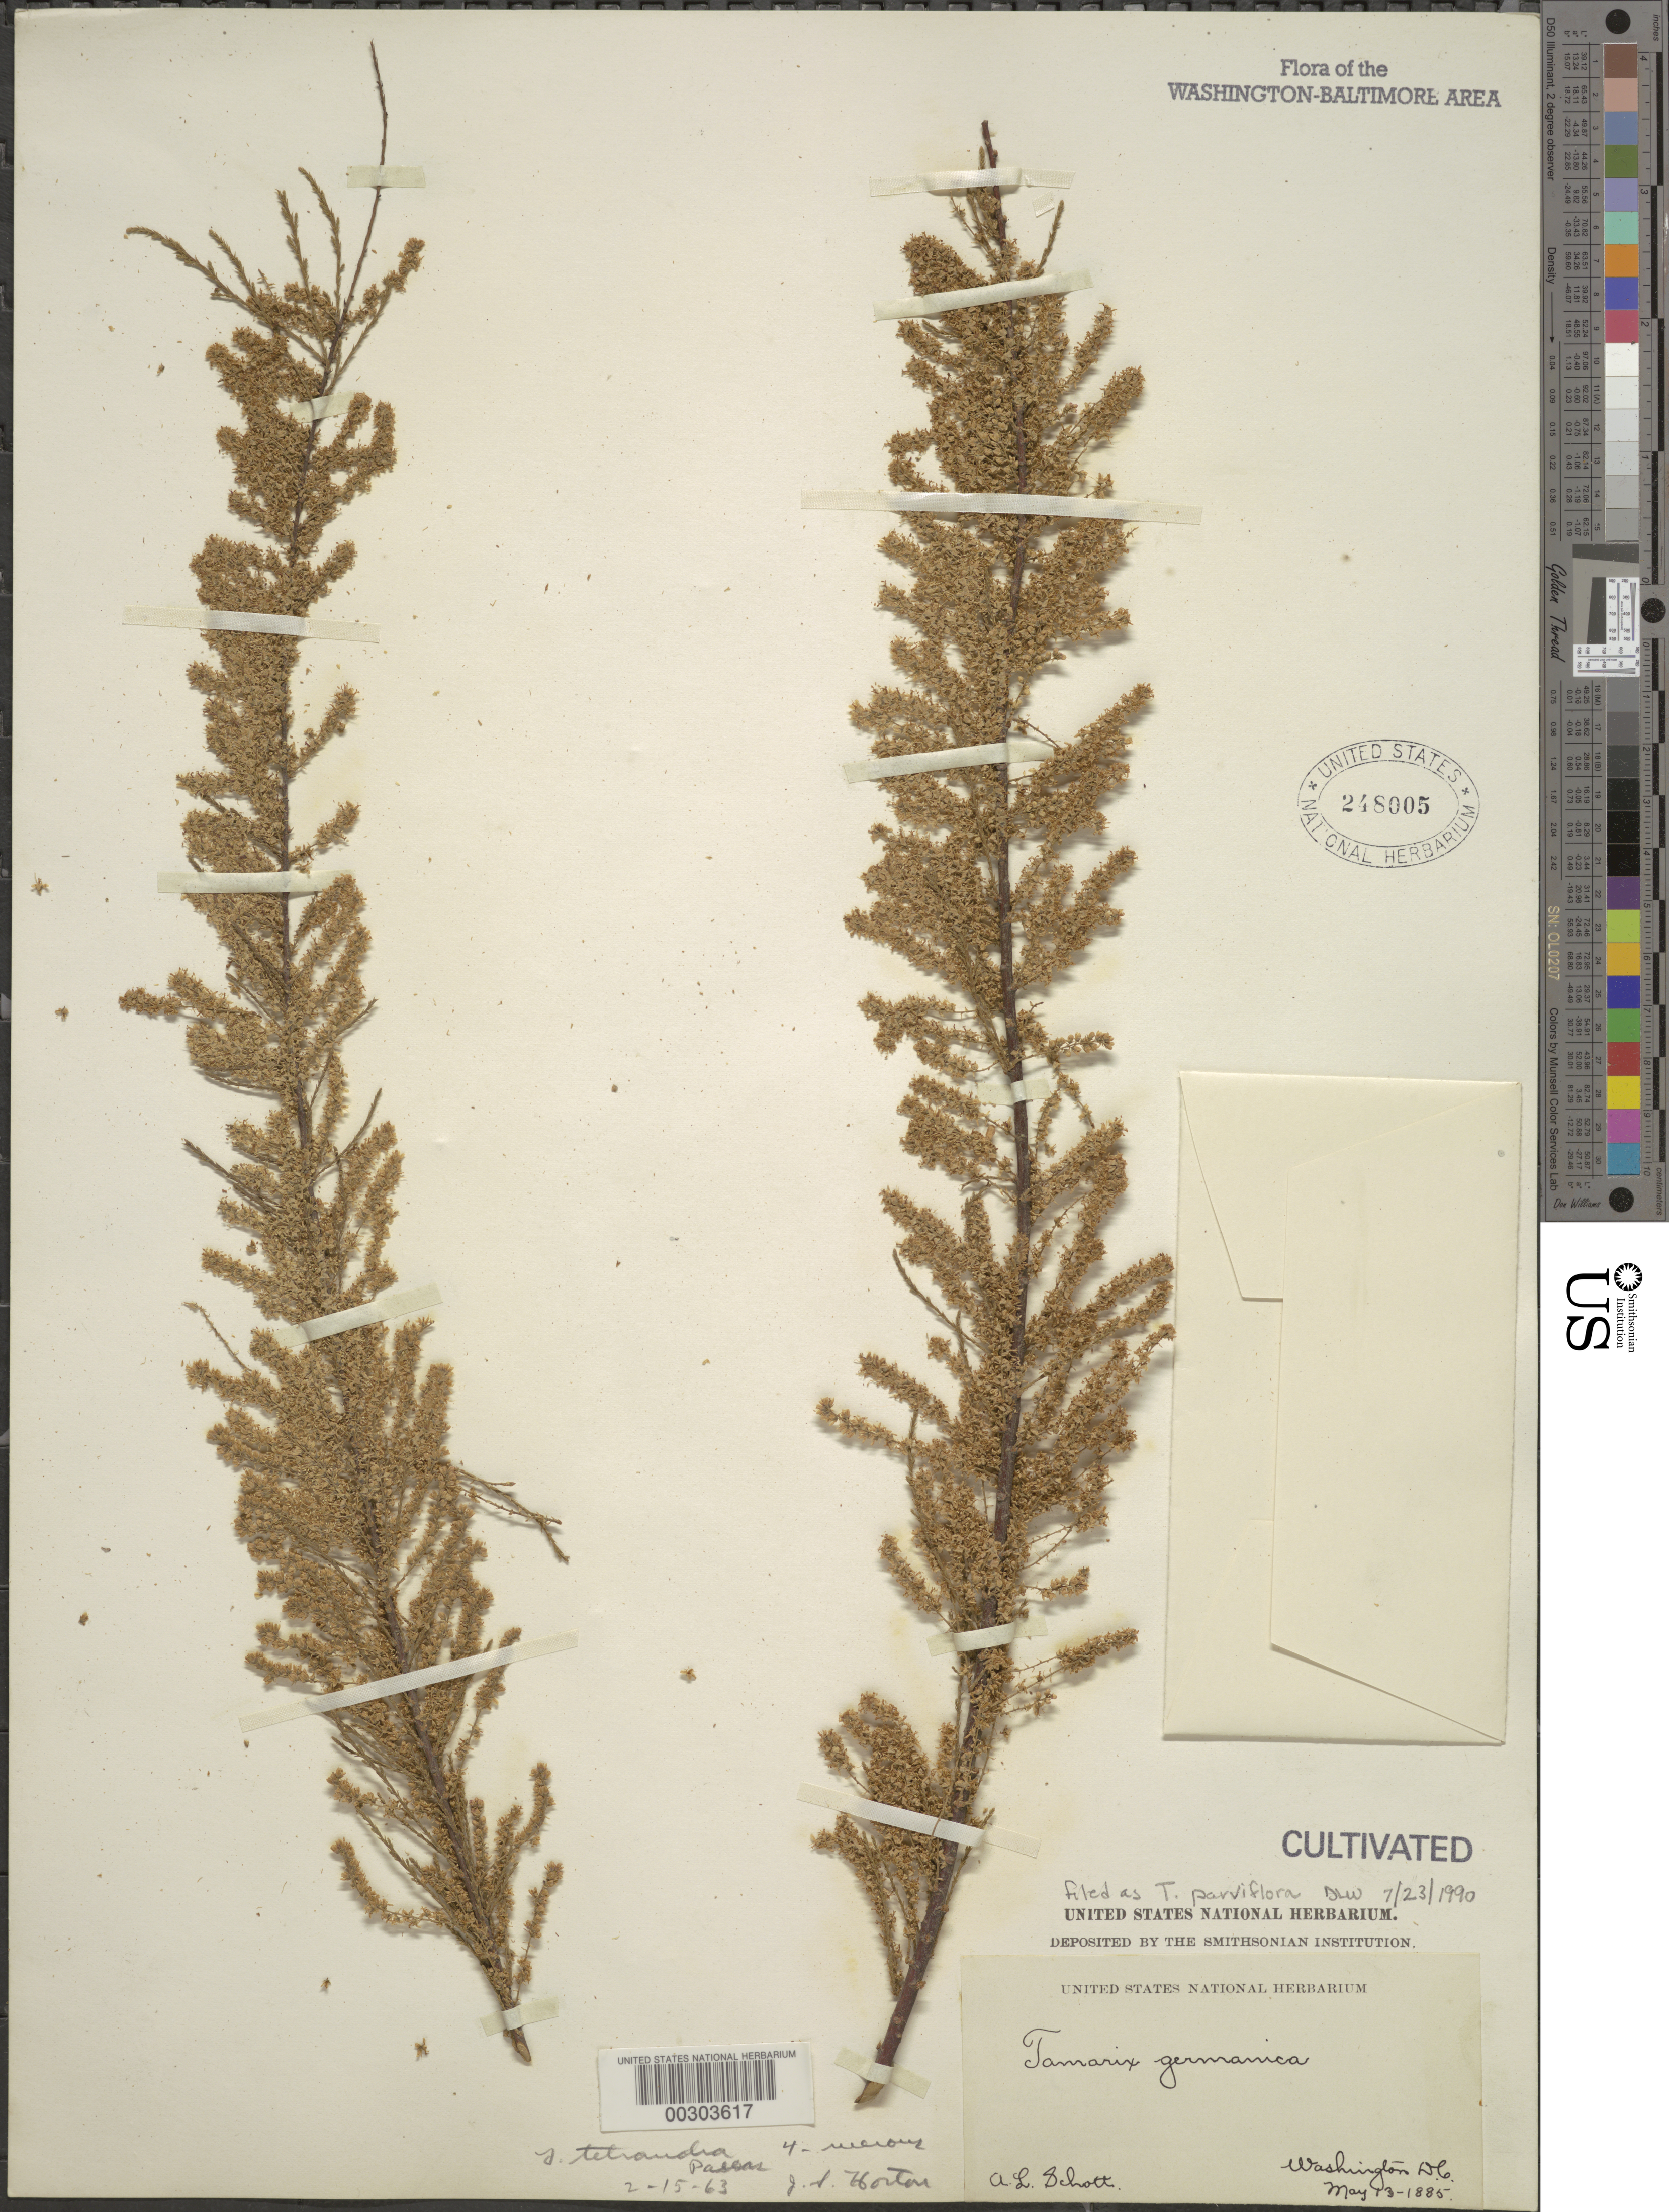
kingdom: Plantae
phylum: Tracheophyta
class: Magnoliopsida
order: Caryophyllales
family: Tamaricaceae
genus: Tamarix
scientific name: Tamarix parviflora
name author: DC.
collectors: A. L. Schott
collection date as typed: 13 May 1885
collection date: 1885-05-13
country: United States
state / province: District of Columbia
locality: Washington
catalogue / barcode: US 248005